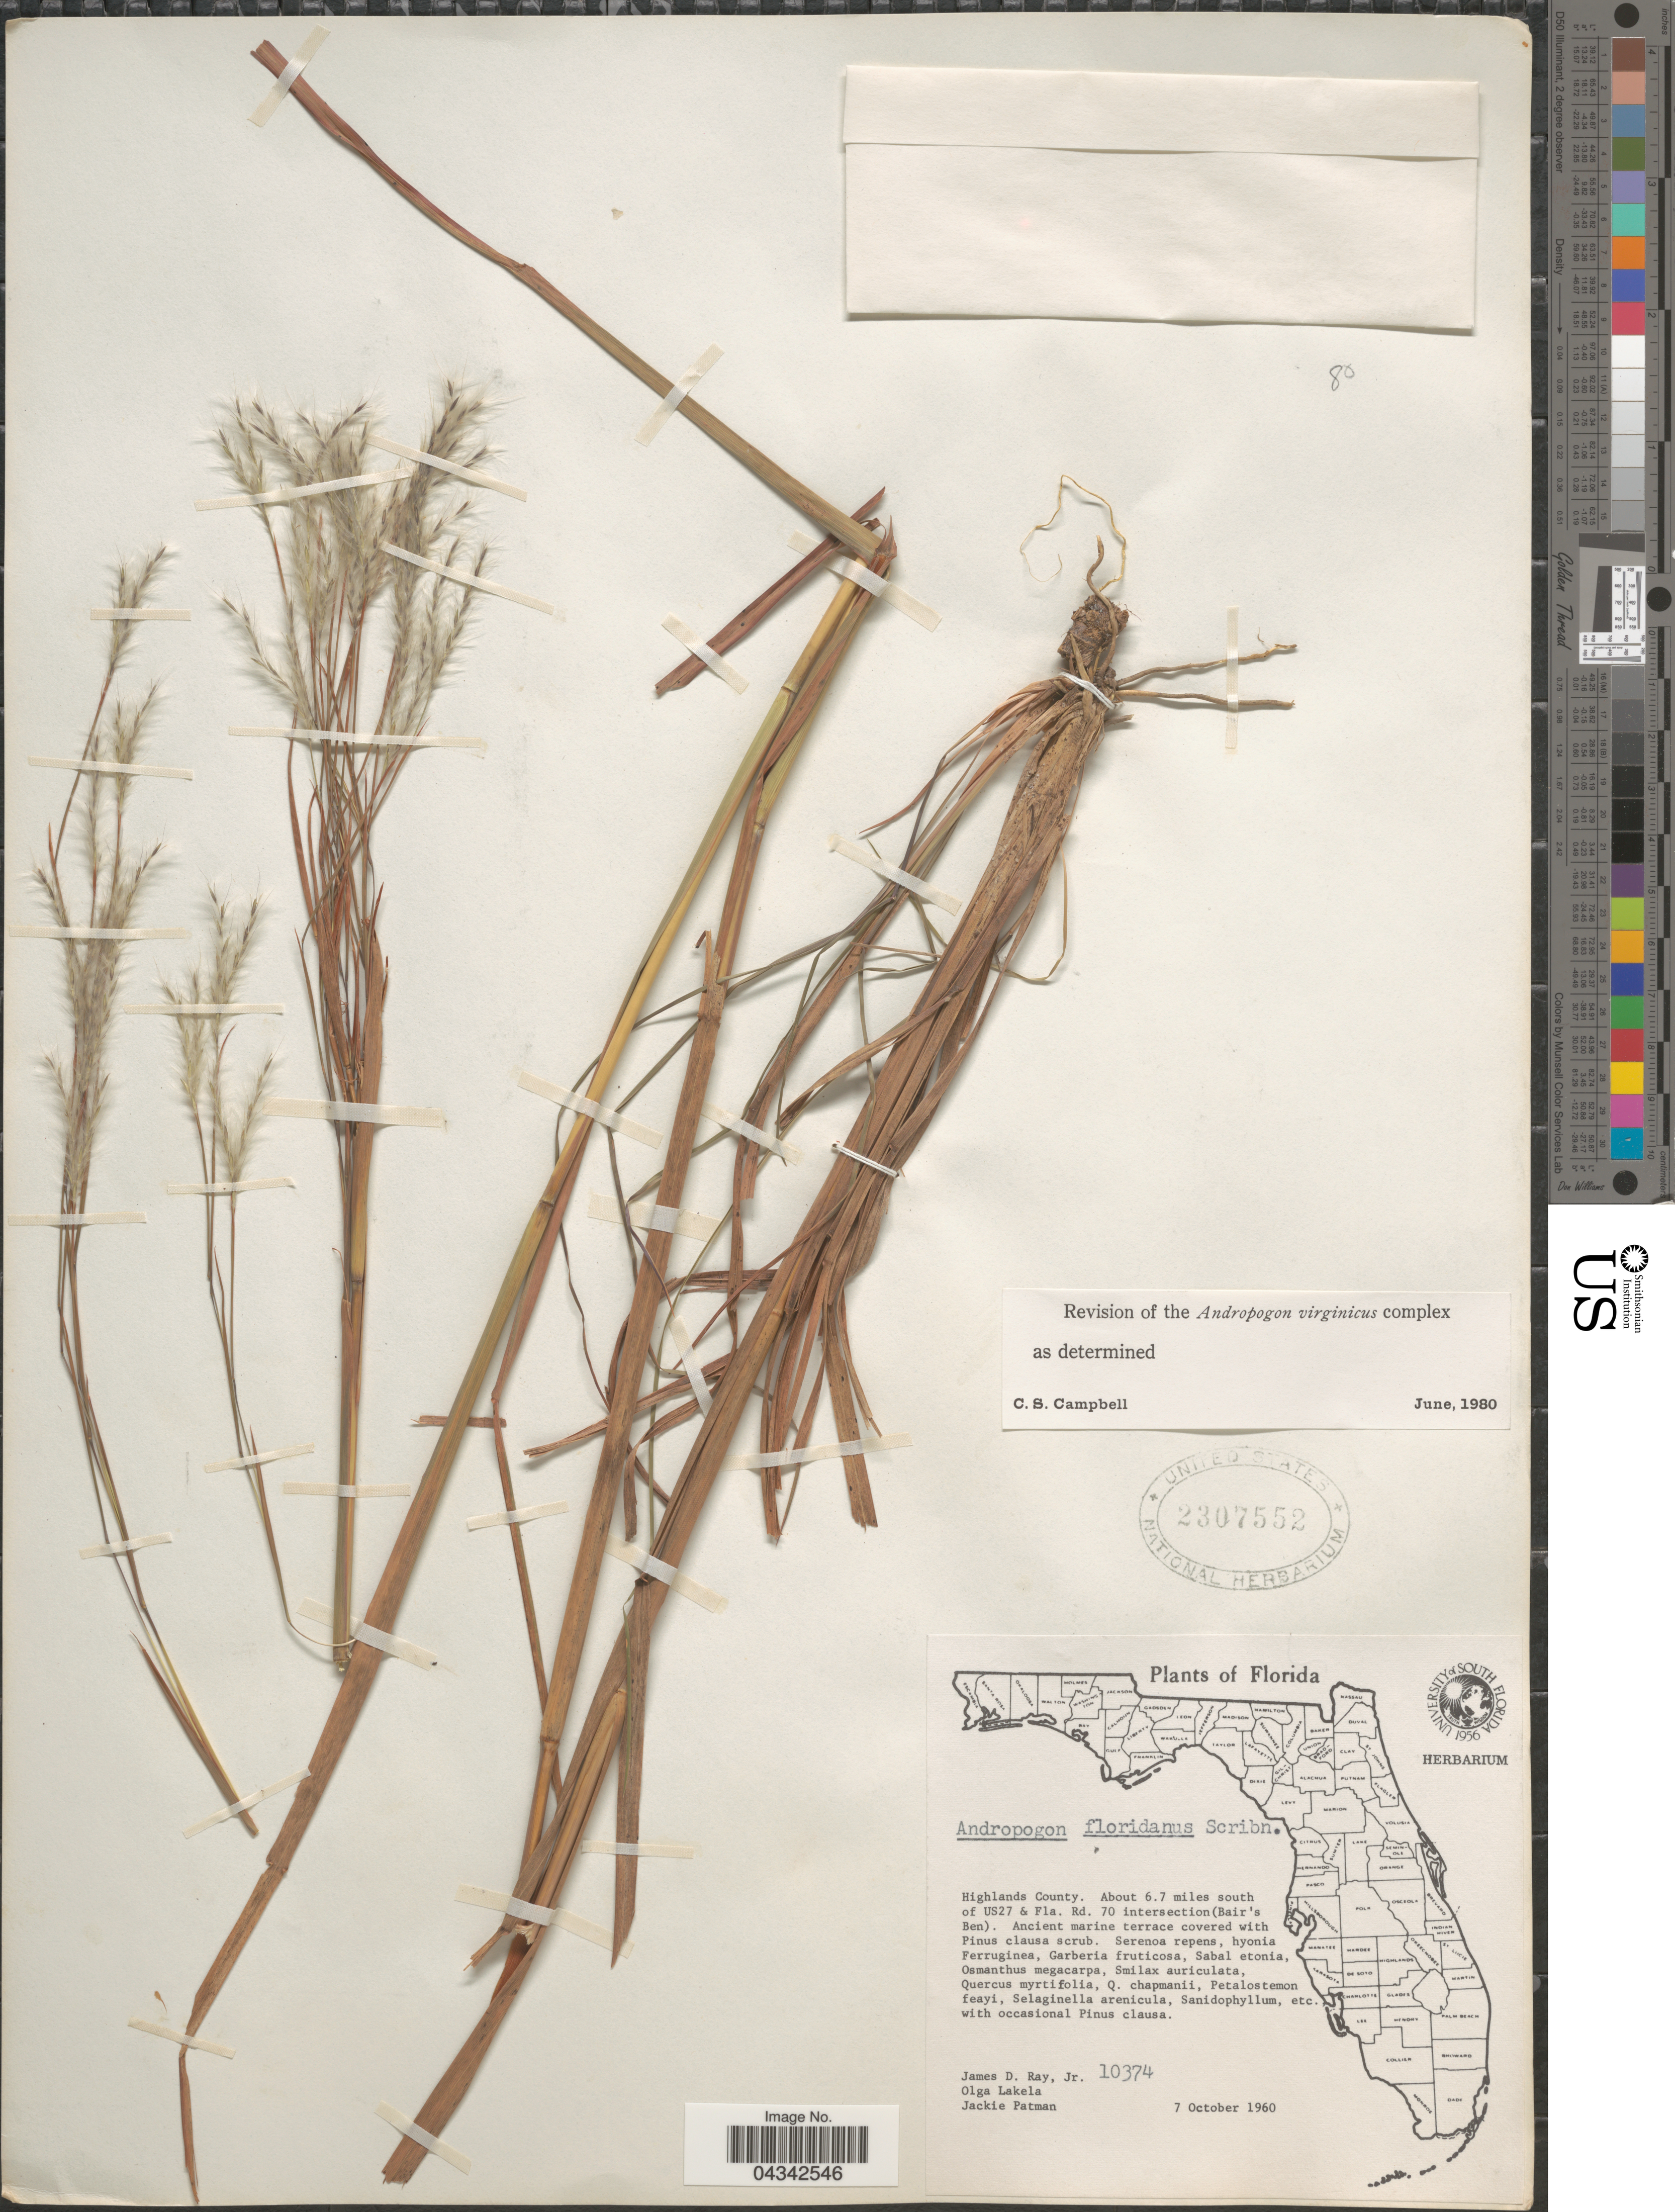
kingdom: Plantae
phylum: Tracheophyta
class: Liliopsida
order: Poales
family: Poaceae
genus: Andropogon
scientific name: Andropogon floridanus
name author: Scribn.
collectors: J. D. Ray Jr., O. K. Lakela & J. Patman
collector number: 10374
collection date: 1960-10-07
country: United States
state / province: Florida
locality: Highlands County. About 6.7 miles south of US27 & Fla. Rd. 70 intersection(Bair's Ben).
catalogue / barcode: US 2307552